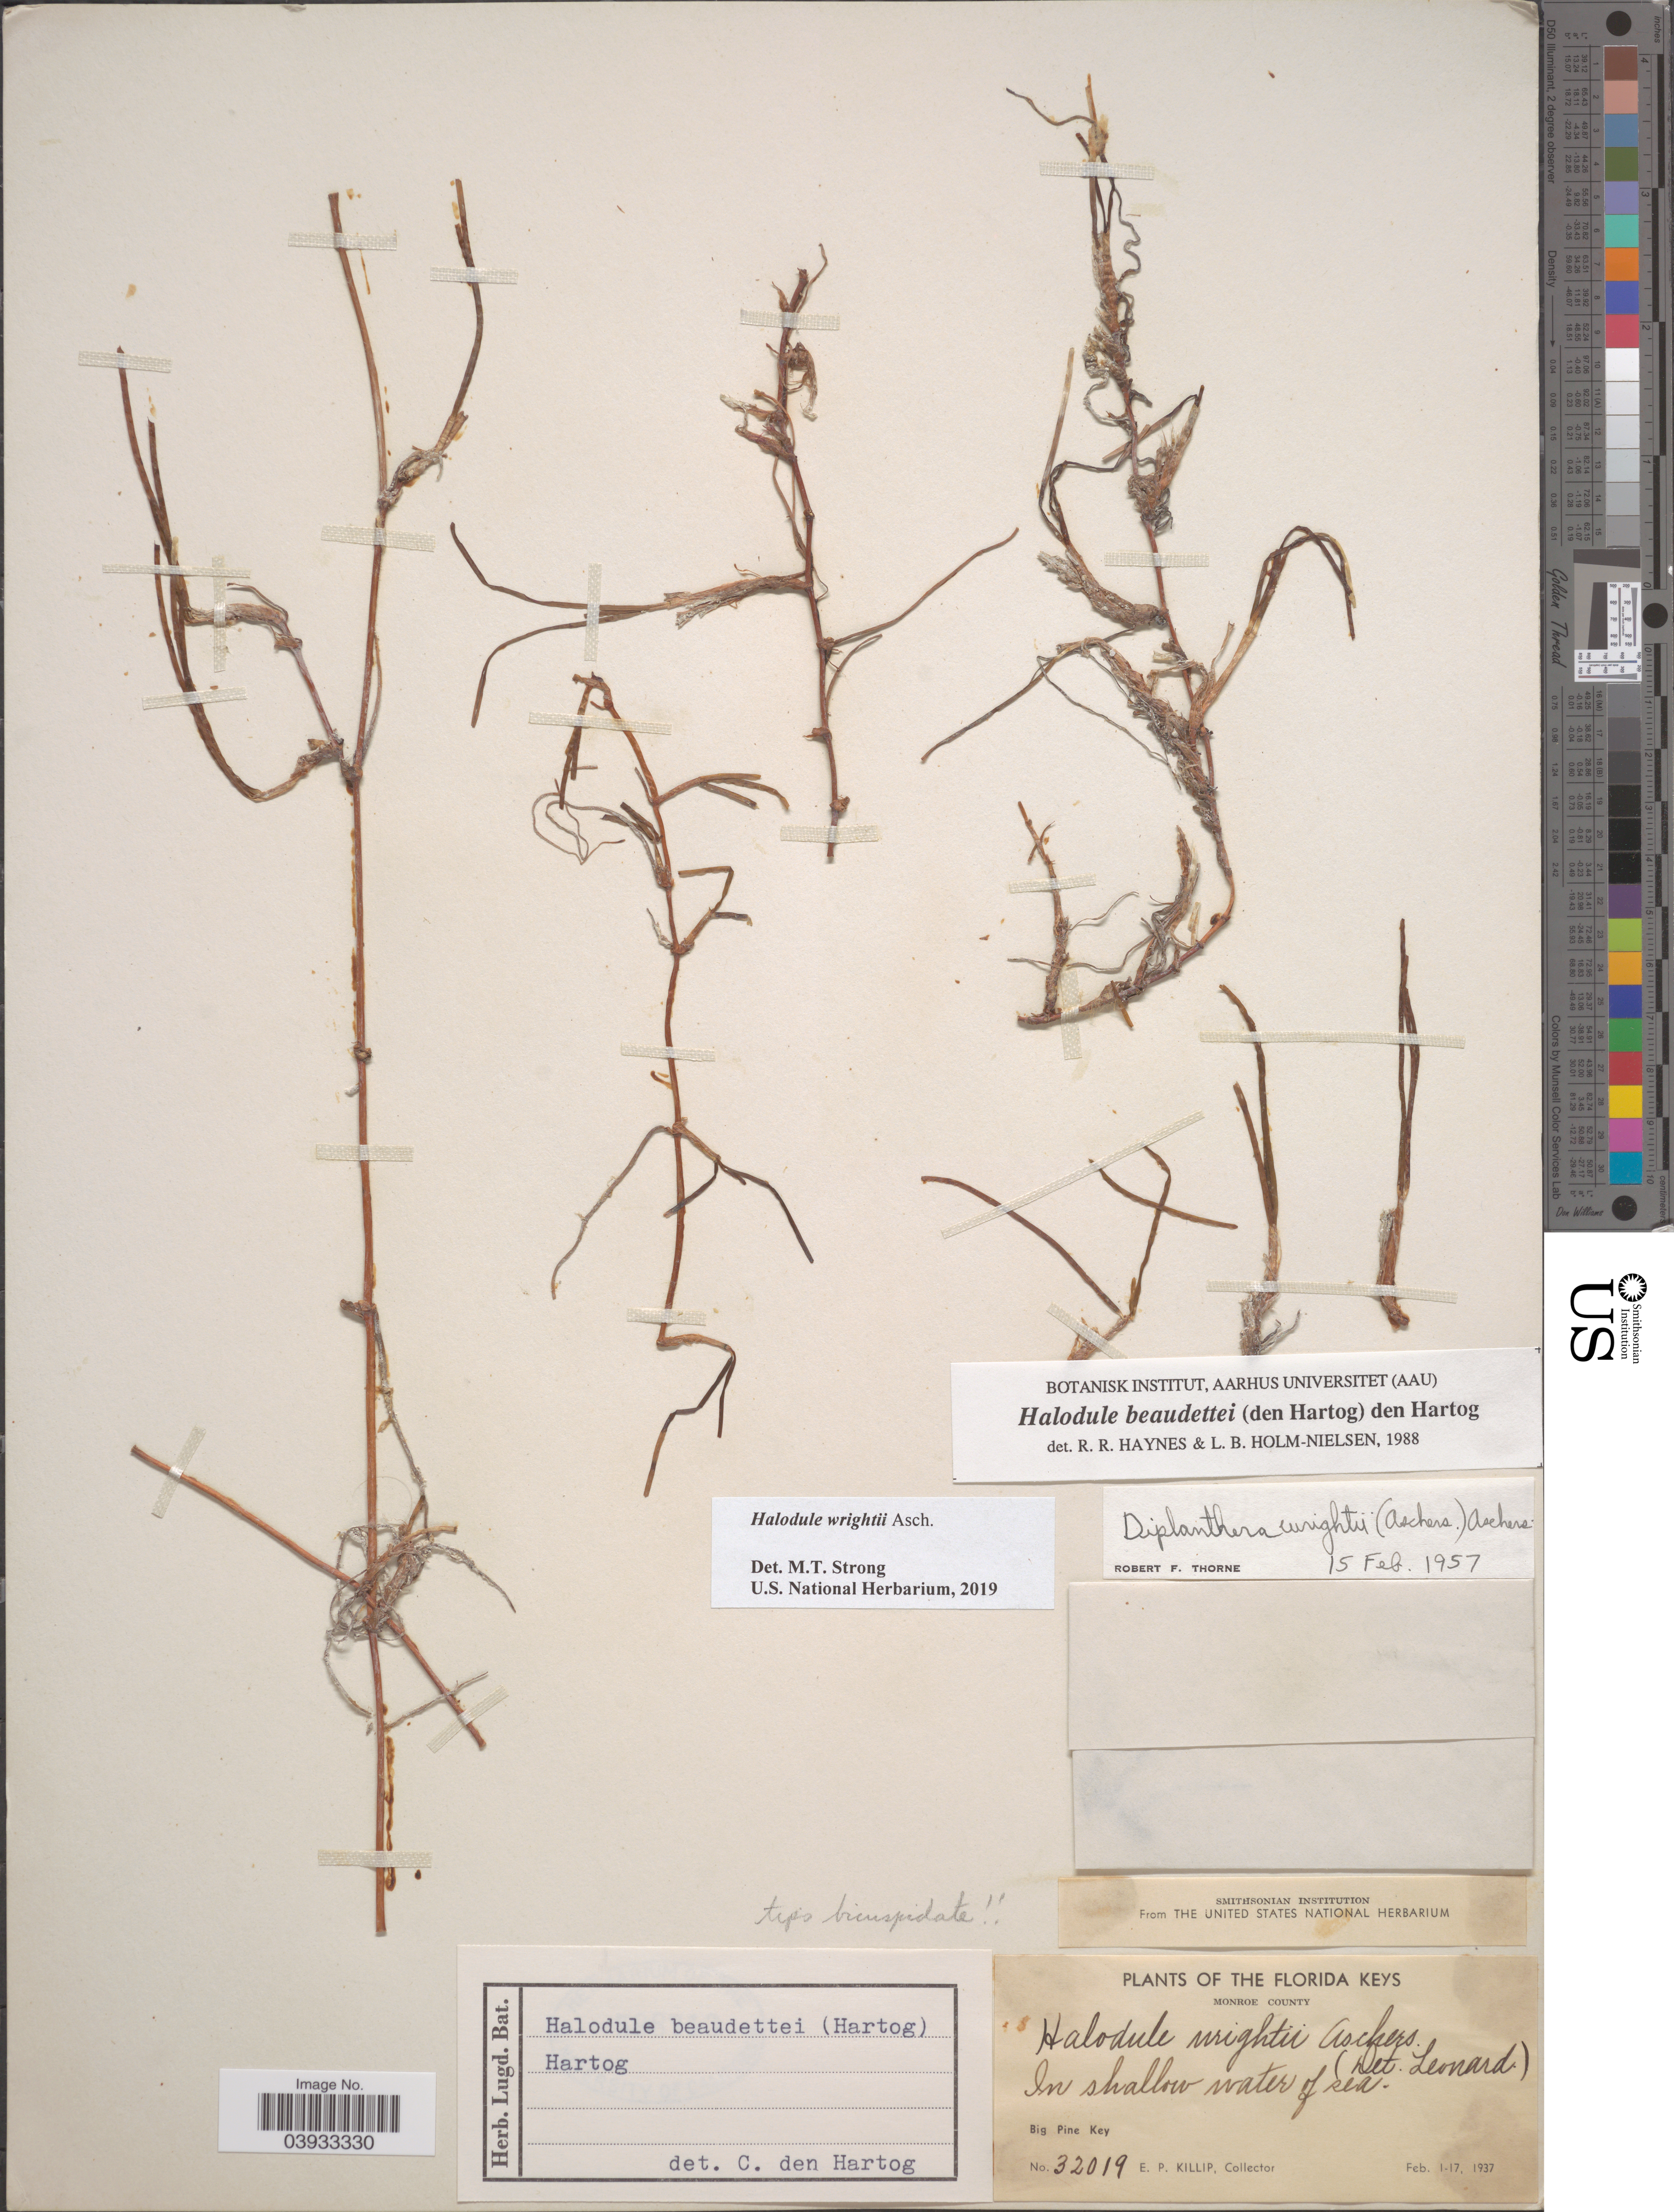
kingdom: Plantae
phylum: Tracheophyta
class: Liliopsida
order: Alismatales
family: Cymodoceaceae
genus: Halodule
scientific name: Halodule wrightii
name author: Asch.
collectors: E. P. Killip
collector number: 32019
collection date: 1937-02-01/1937-02-17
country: United States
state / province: Florida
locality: The Florida Keys. Monroe County. Big Pine Key.